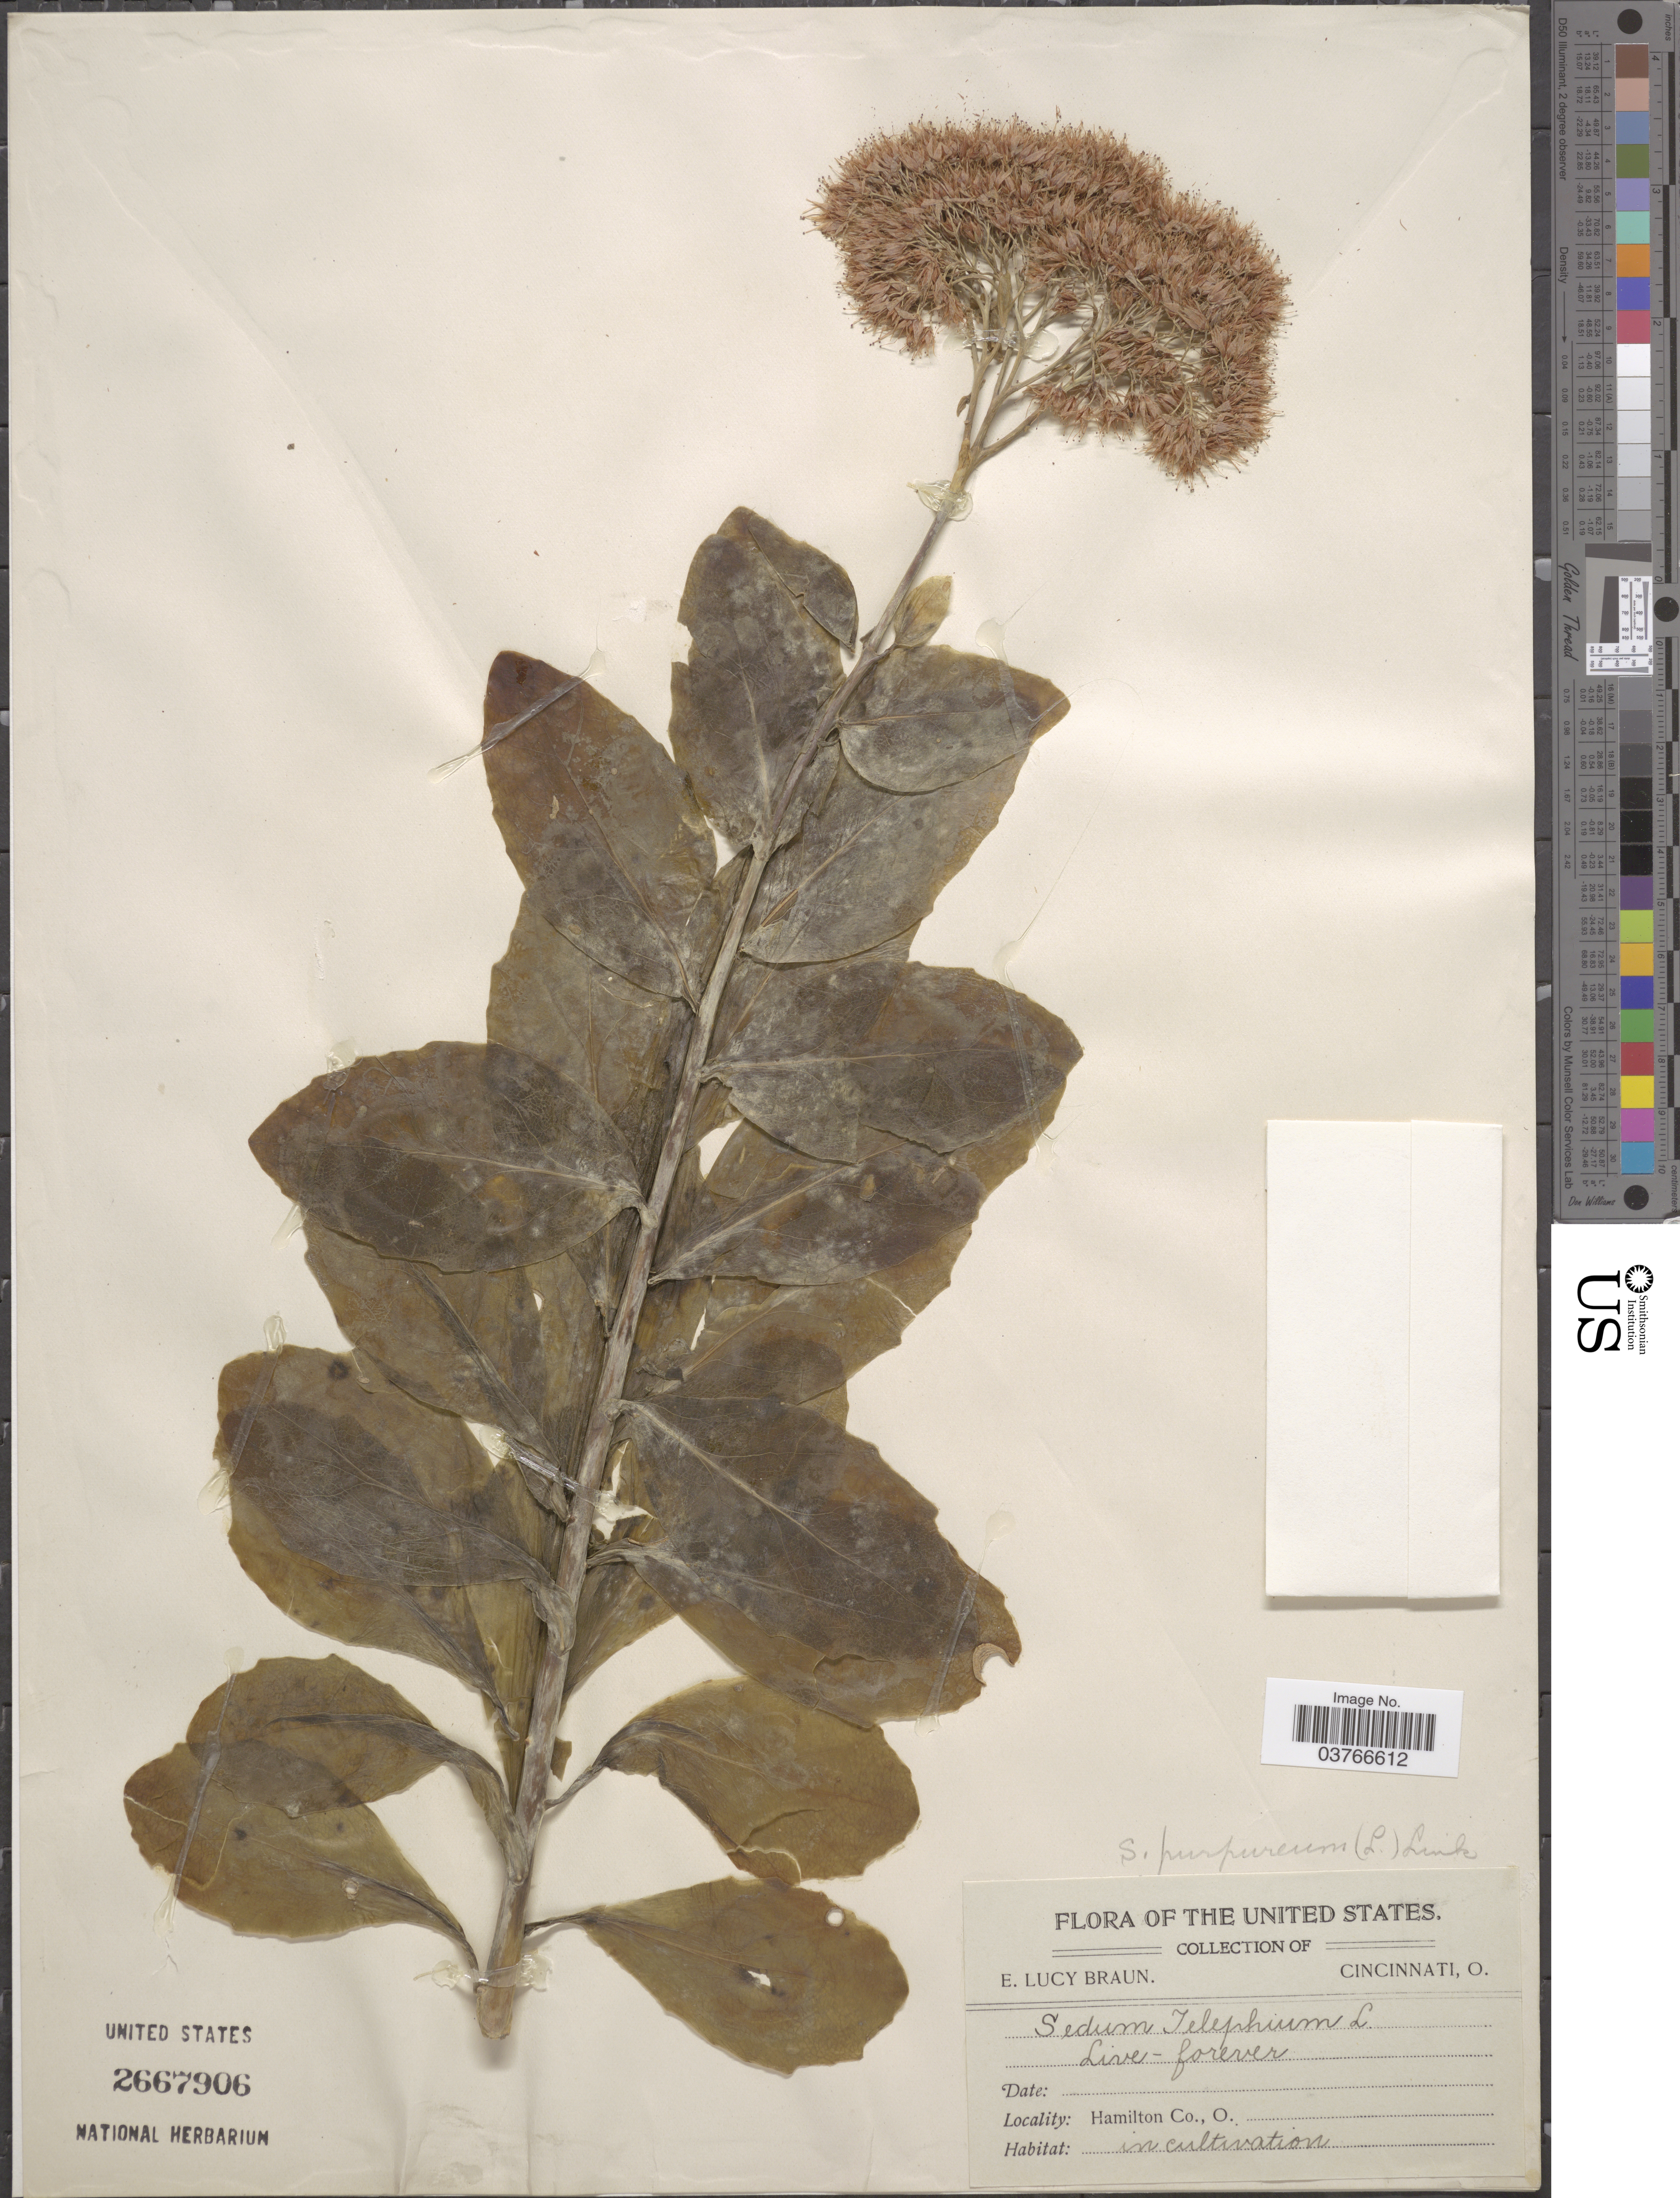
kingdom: Plantae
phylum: Tracheophyta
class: Magnoliopsida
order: Saxifragales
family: Crassulaceae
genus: Sedum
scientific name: Sedum purpureum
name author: (L.) Schult.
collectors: E. L. Braun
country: United States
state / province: Ohio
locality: Hamilton Co.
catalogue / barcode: US 2667906